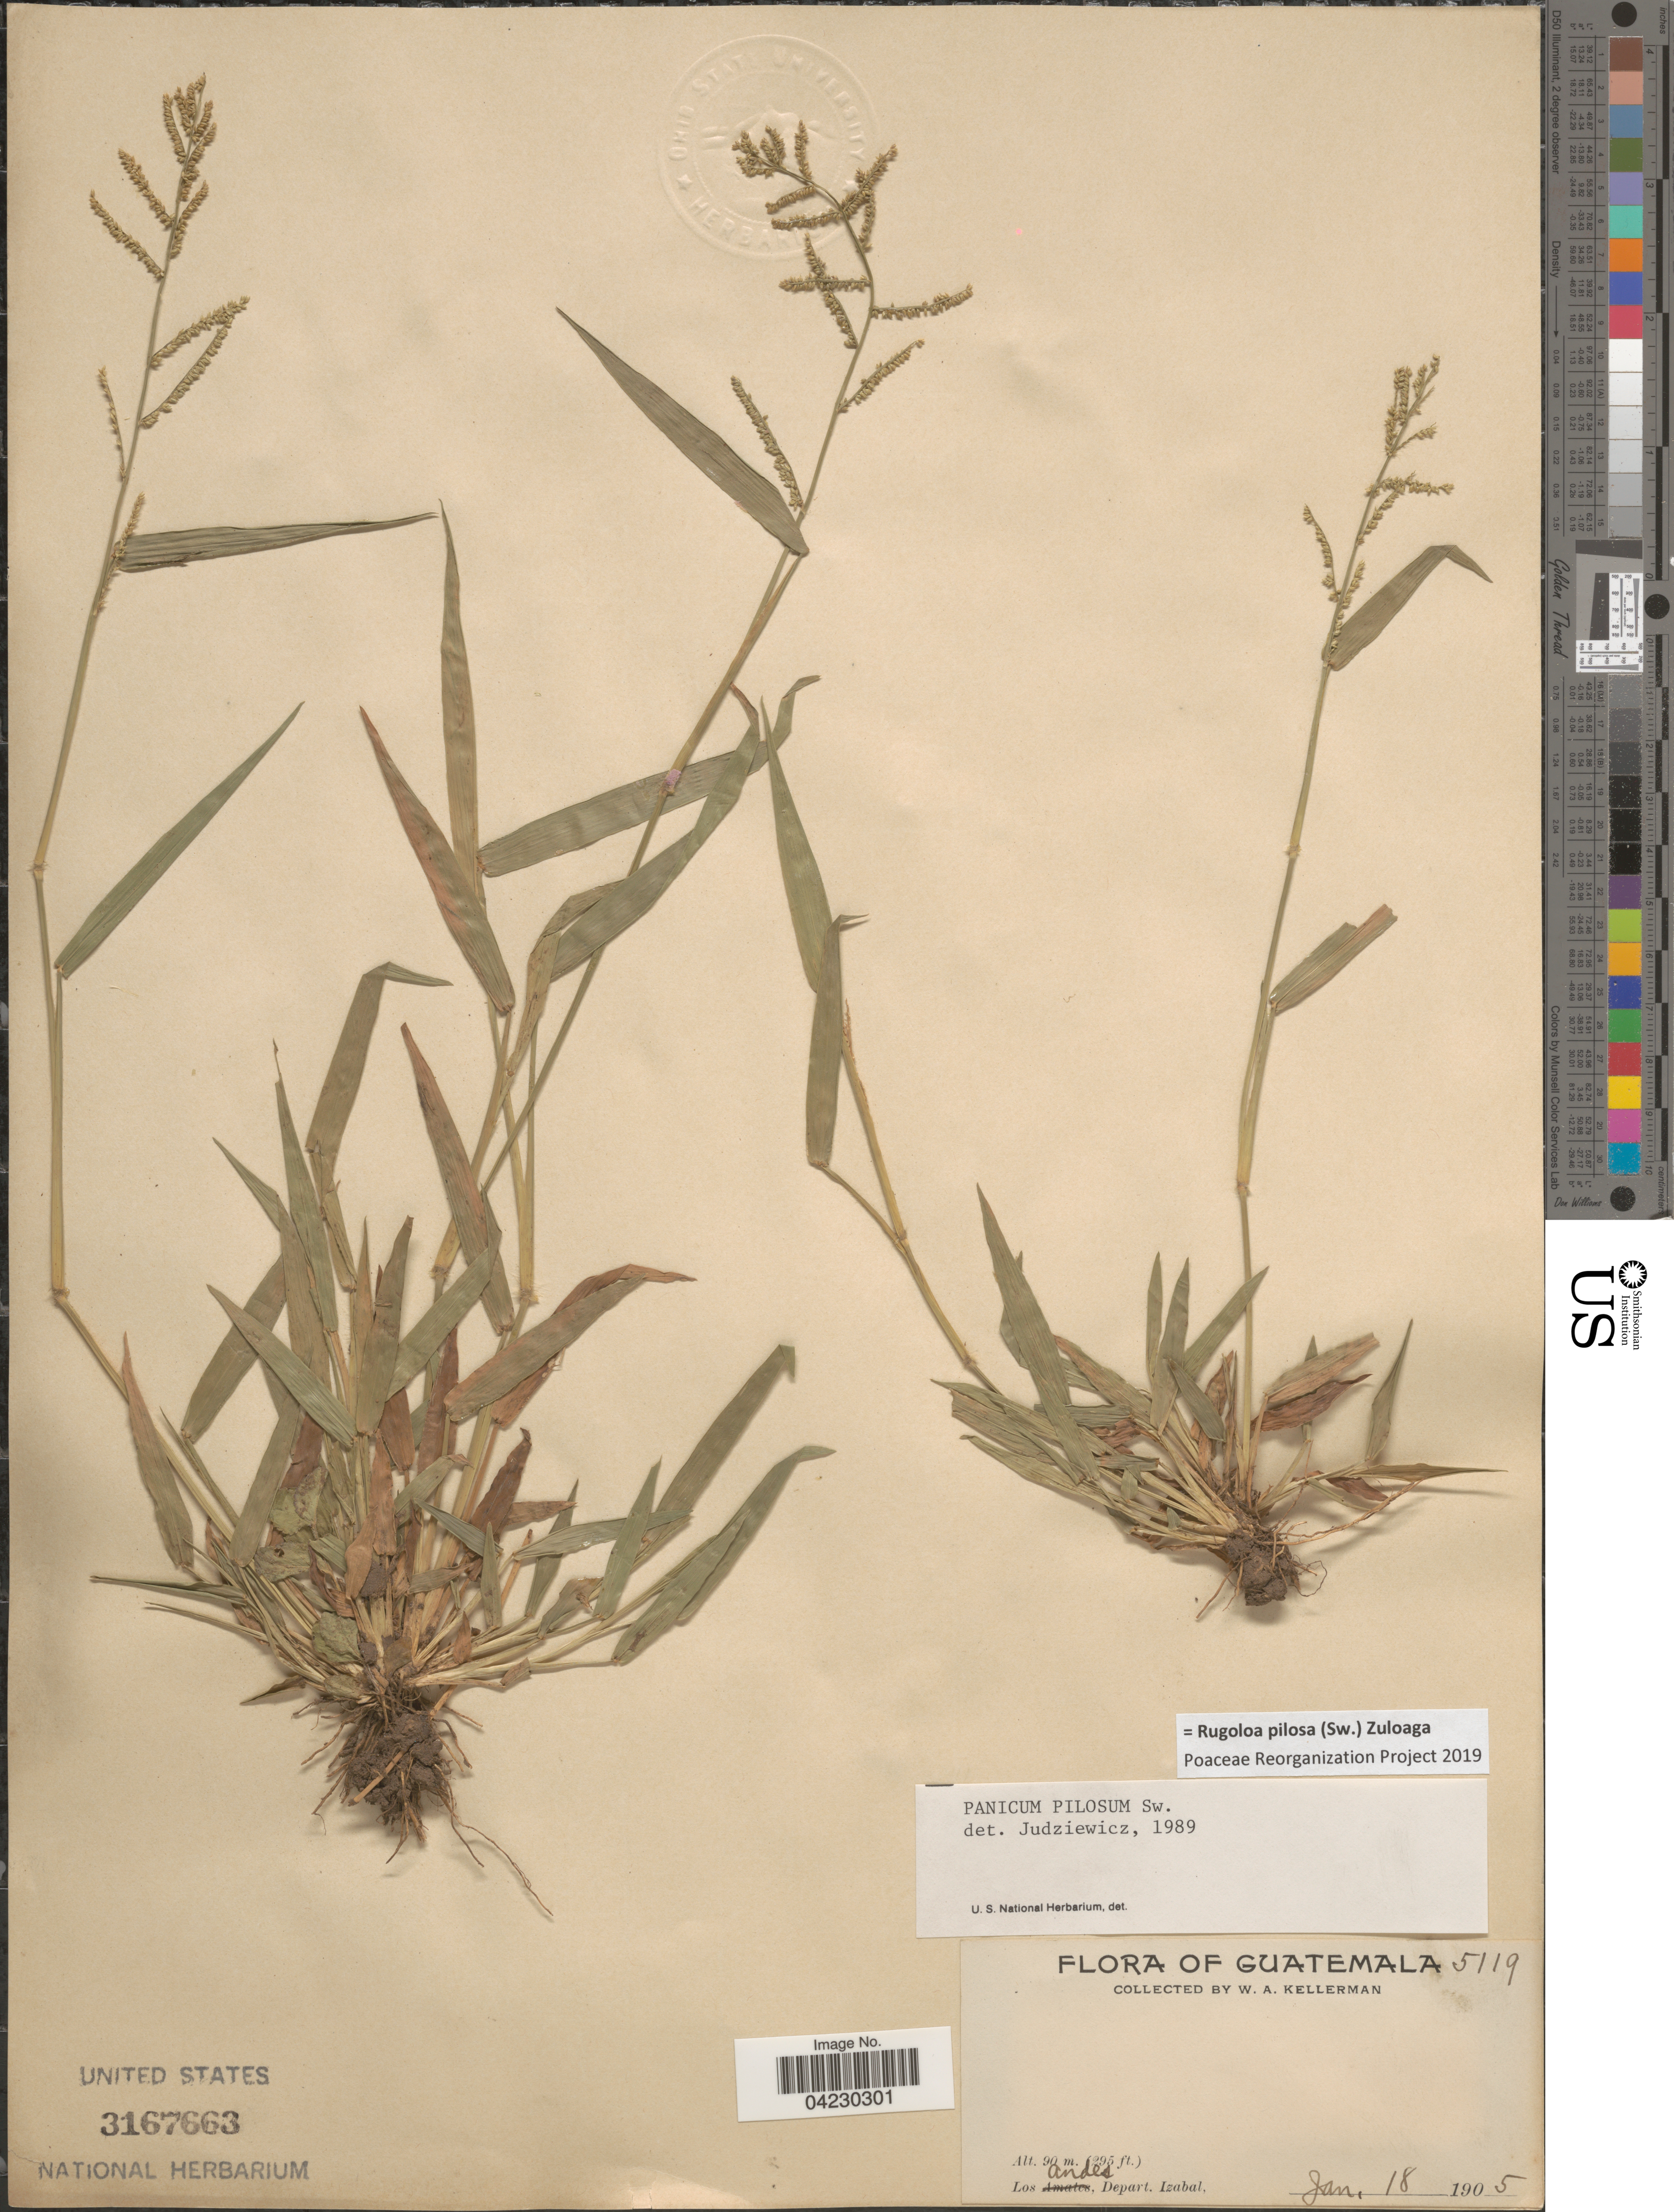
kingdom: Plantae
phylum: Tracheophyta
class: Liliopsida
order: Poales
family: Poaceae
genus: Rugoloa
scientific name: Rugoloa pilosa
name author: (Sw.) Zuloaga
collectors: W. Kellerman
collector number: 5119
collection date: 1905-01-18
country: Guatemala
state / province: Izabal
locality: Los Andes, Depart. Izabal.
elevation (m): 90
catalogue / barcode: US 3167663